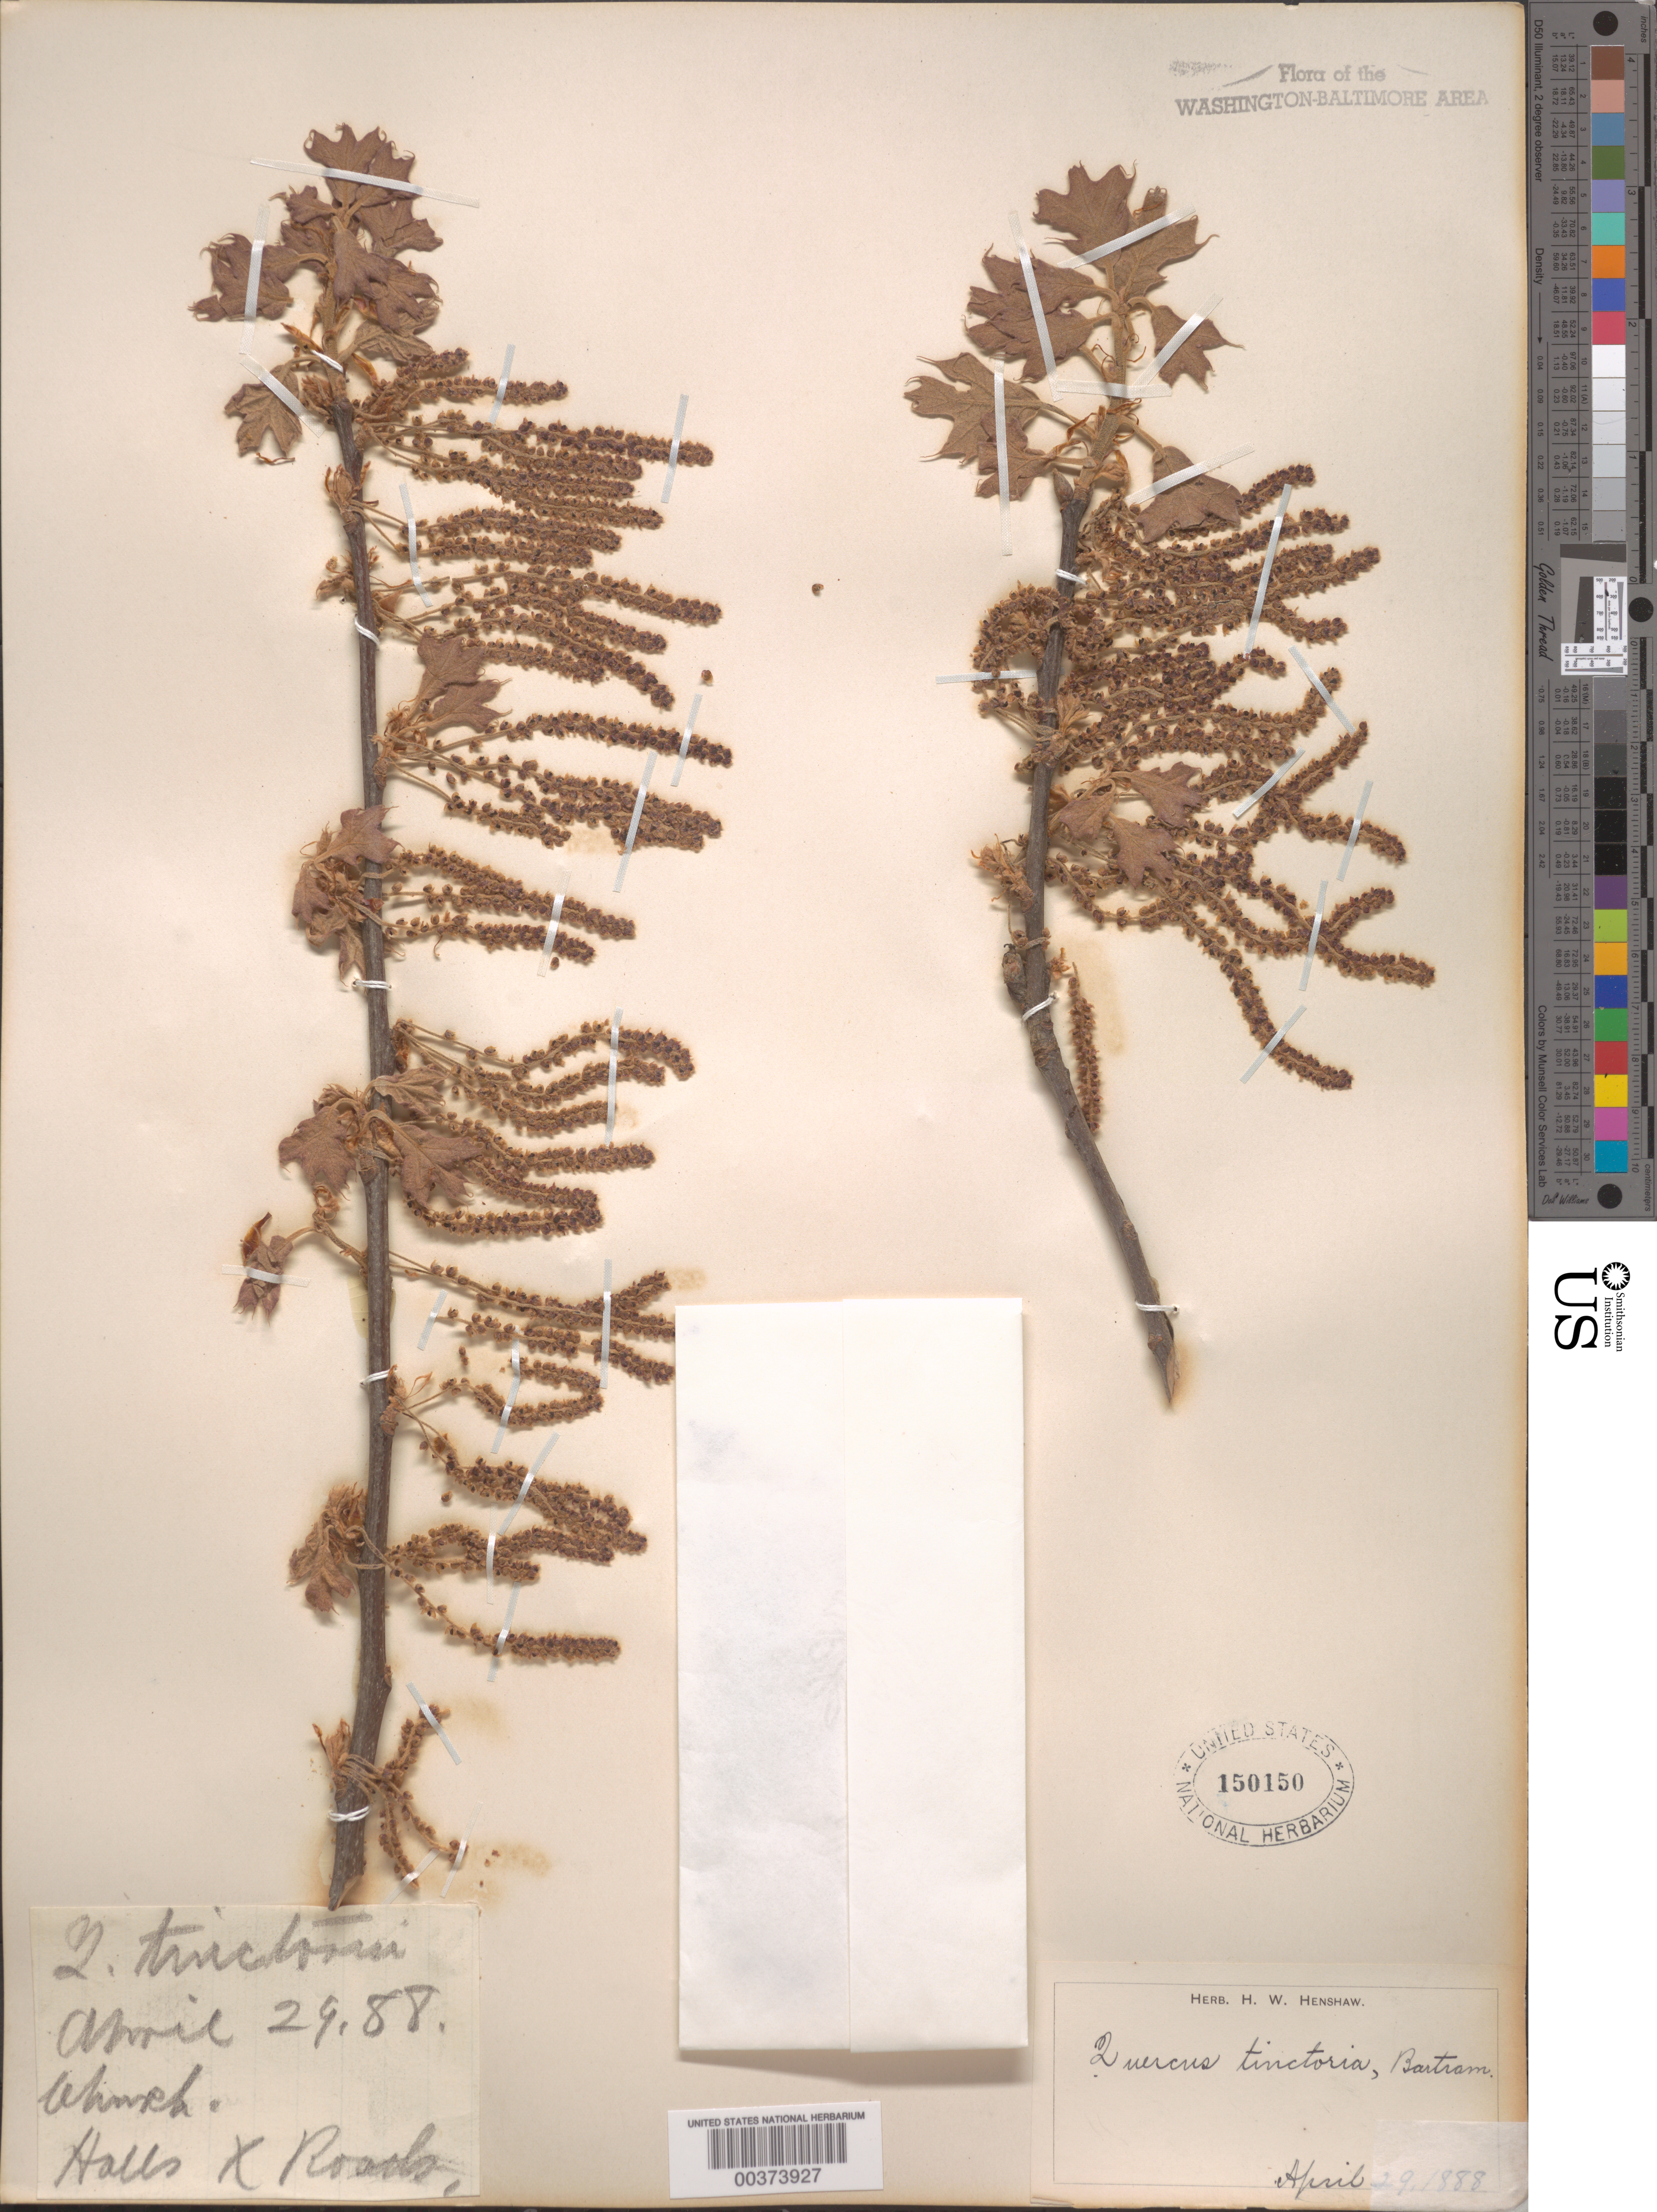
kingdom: Plantae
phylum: Tracheophyta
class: Magnoliopsida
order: Fagales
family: Fagaceae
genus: Quercus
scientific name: Quercus velutina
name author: Lam.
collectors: H. Henshaw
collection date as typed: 29 Apr 1888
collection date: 1888-04-29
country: United States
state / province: Maryland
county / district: Harford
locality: Halls Cross Roads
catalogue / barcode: US 150150